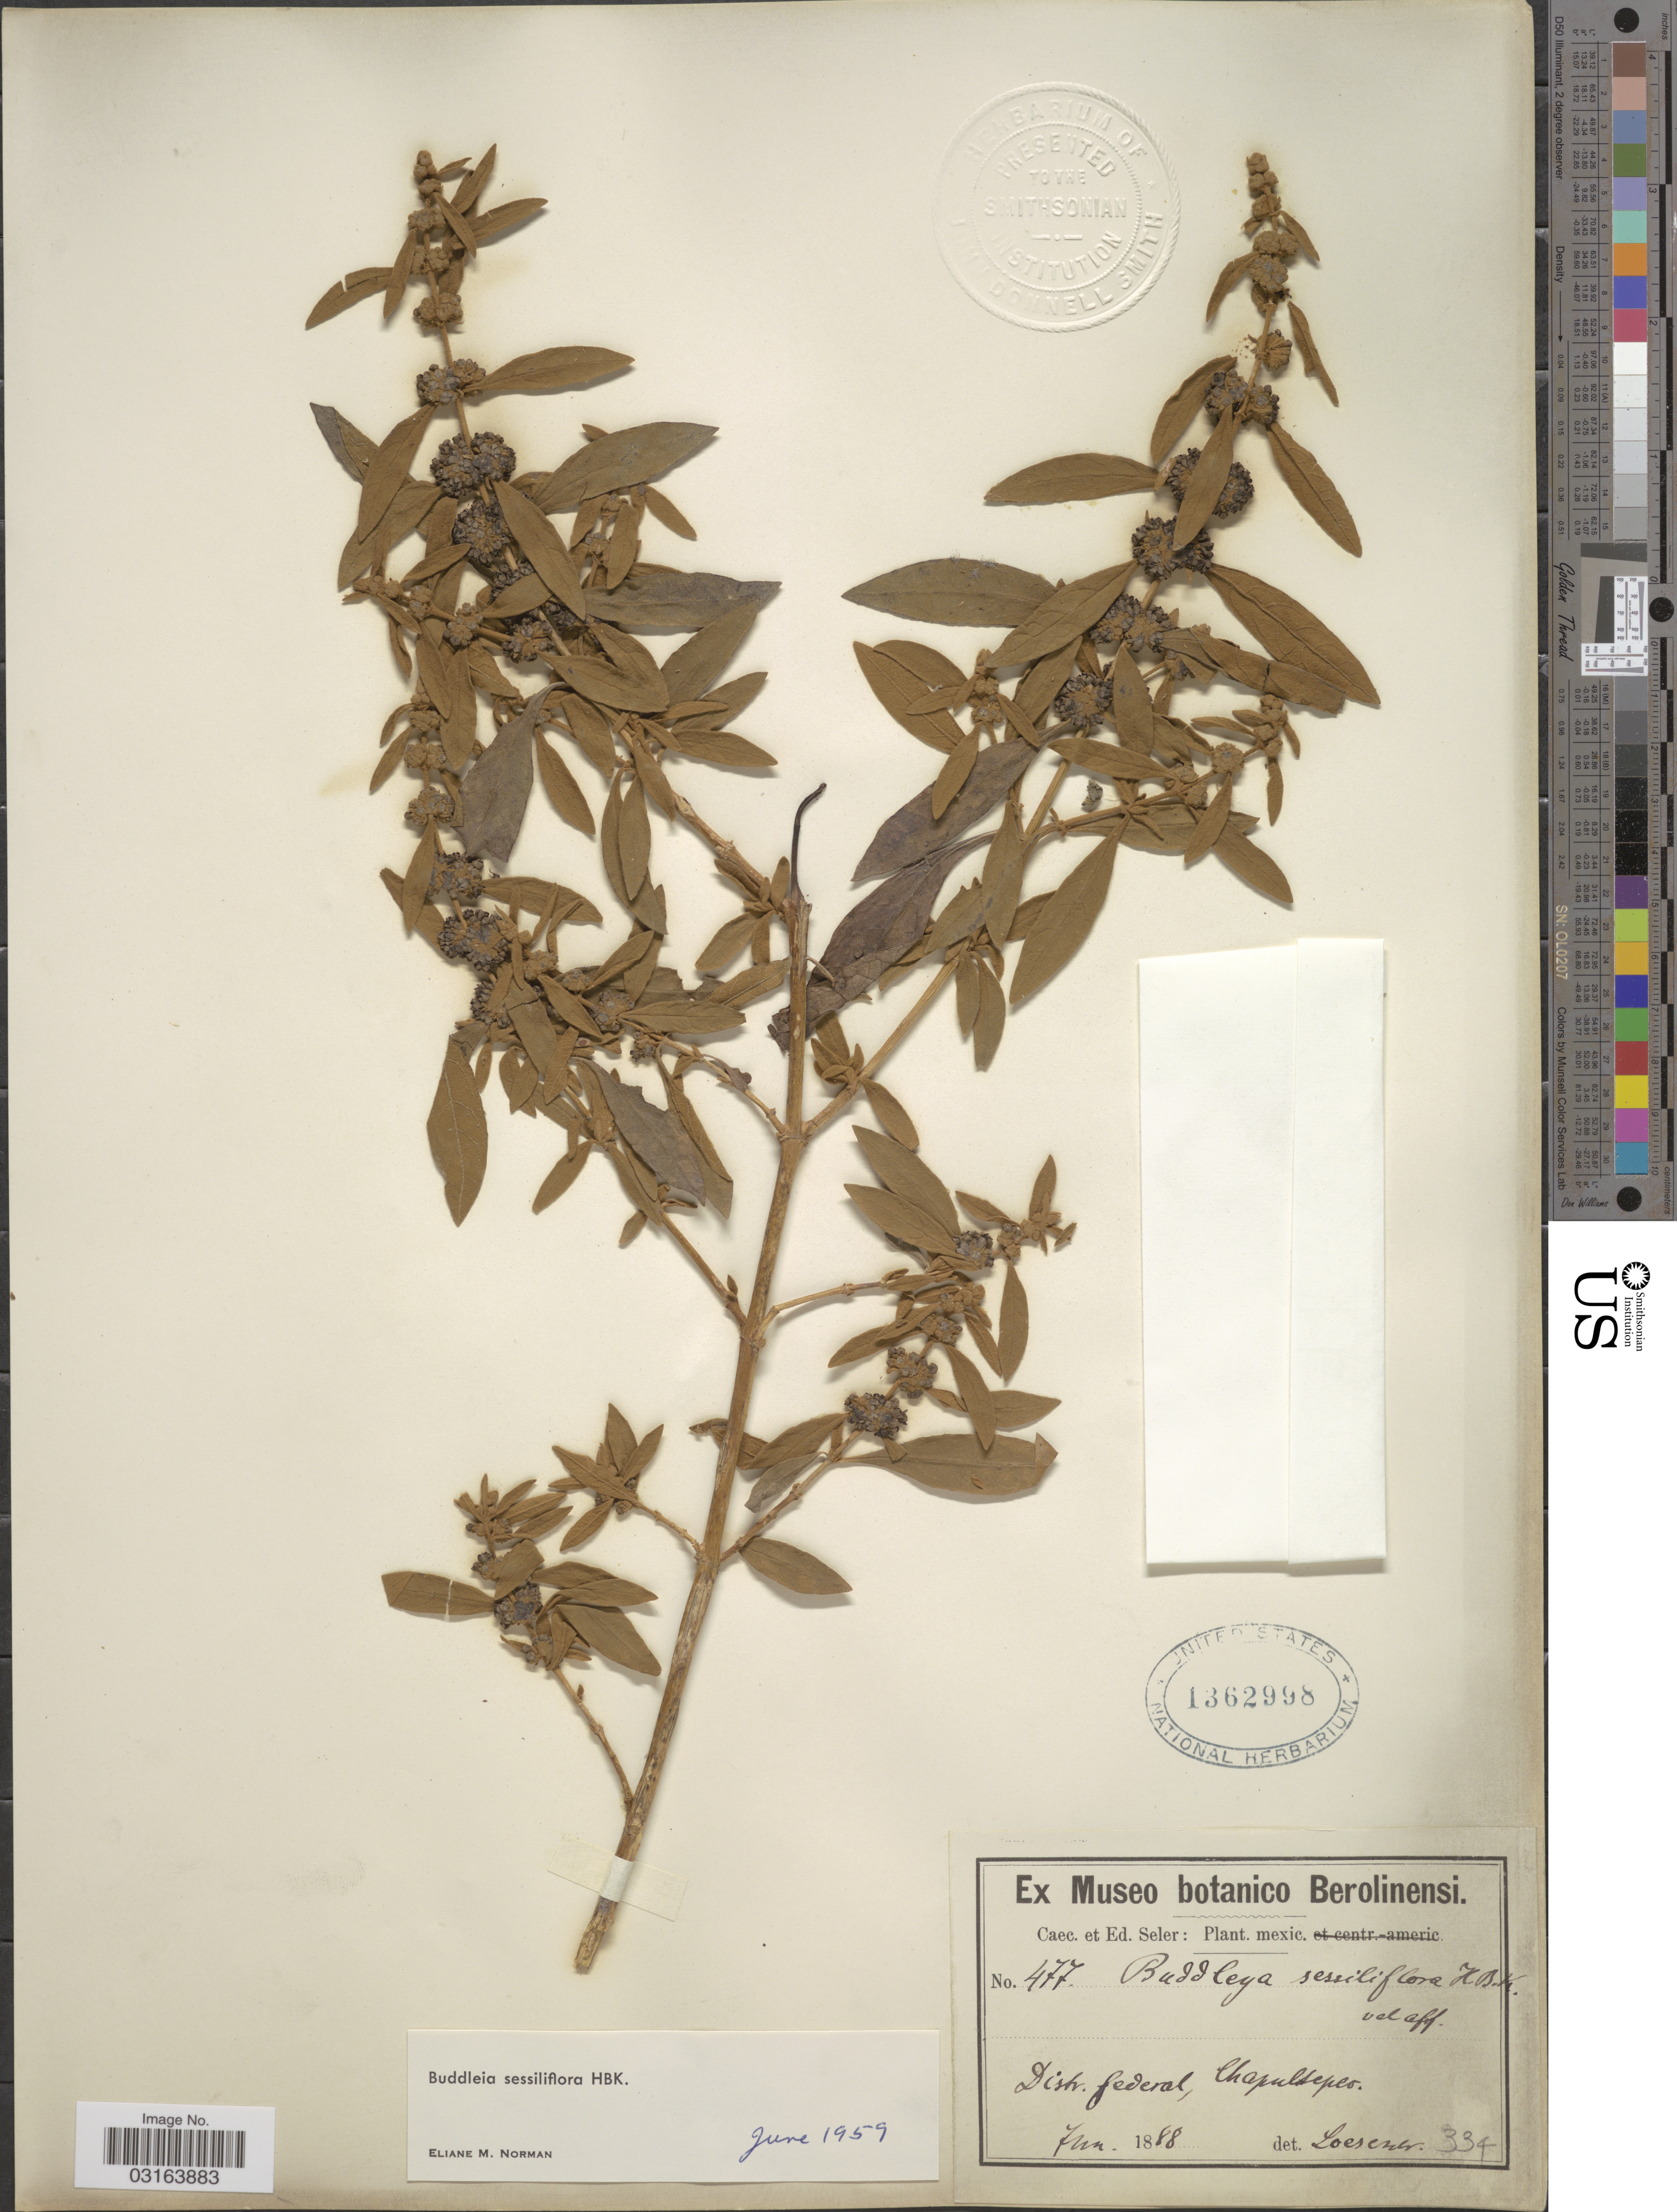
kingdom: Plantae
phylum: Tracheophyta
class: Magnoliopsida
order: Lamiales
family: Scrophulariaceae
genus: Buddleja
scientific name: Buddleja sessiliflora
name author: Kunth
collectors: C. Seler & E. G. Seler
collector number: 477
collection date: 1888-06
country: Mexico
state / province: Distrito Federal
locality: Distr. Federal, Chapultepec.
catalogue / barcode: US 1362998